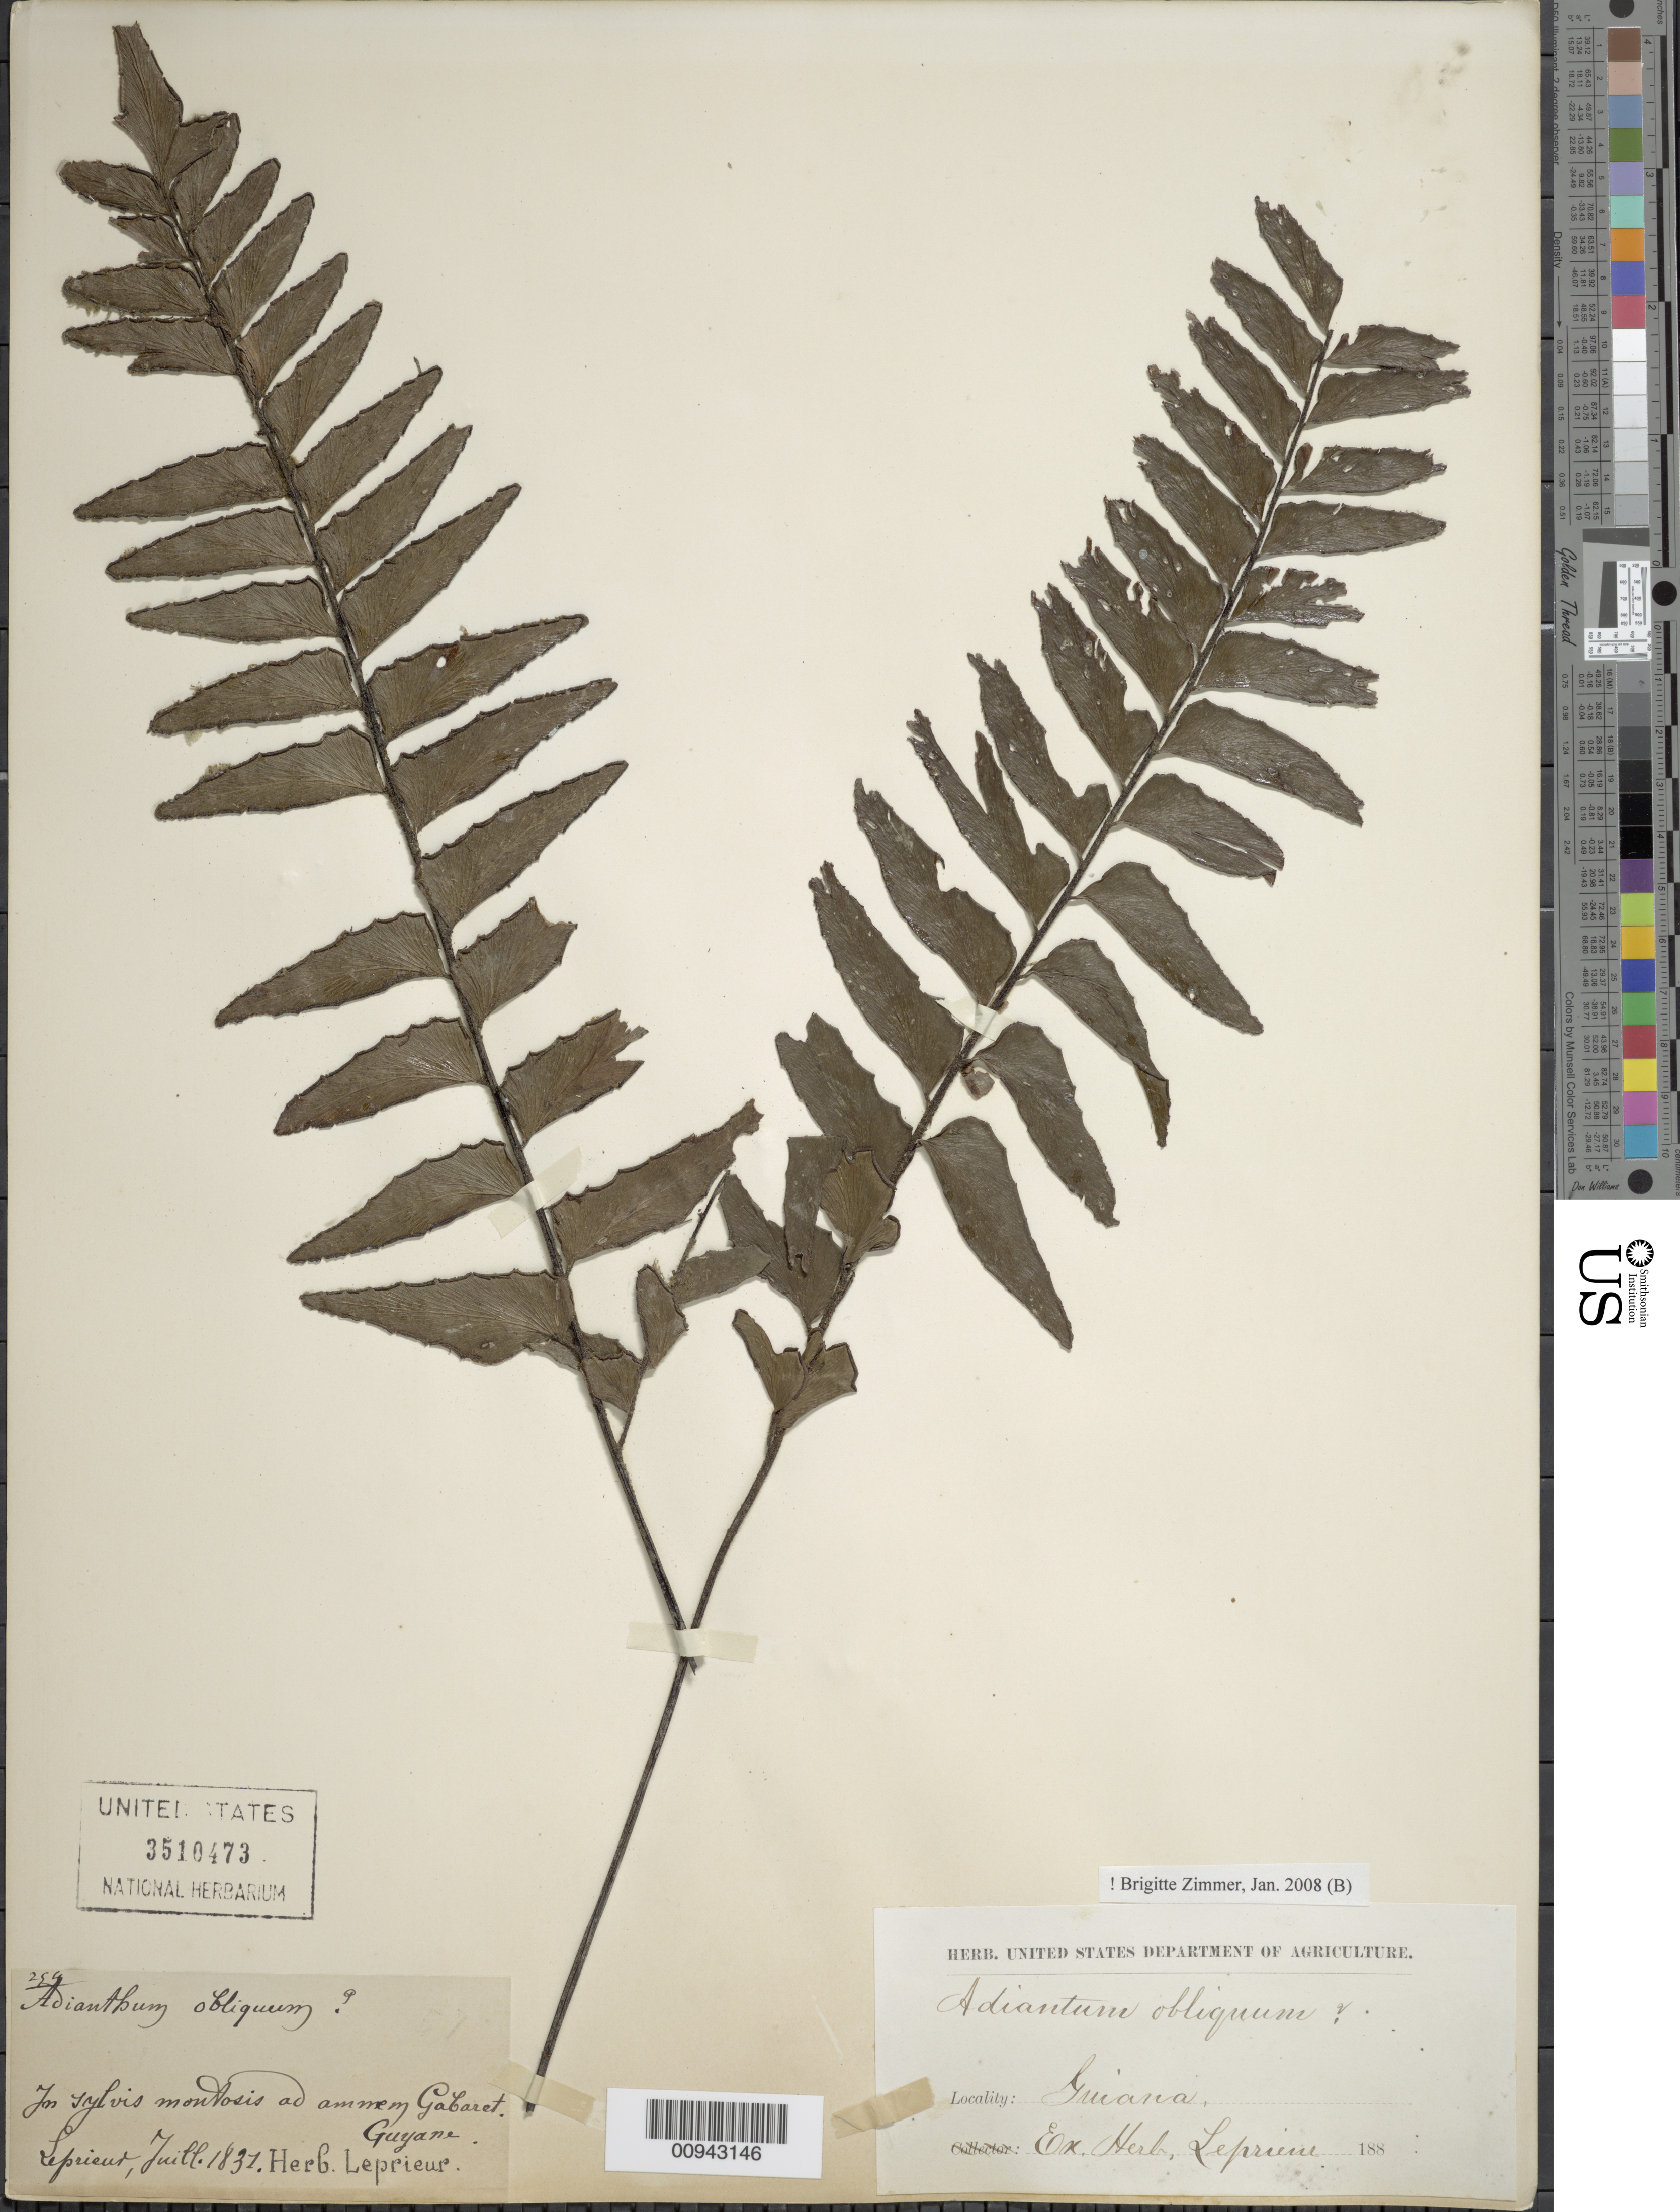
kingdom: Plantae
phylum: Tracheophyta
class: Polypodiopsida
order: Polypodiales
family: Pteridaceae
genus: Adiantum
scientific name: Adiantum obliquum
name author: Willd.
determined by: Zimmer, B.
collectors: F. M. R. Leprieur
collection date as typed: July 1831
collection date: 1831-07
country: Guyana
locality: In sylvis montosis ad ammem Gabaret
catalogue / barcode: US 3510473